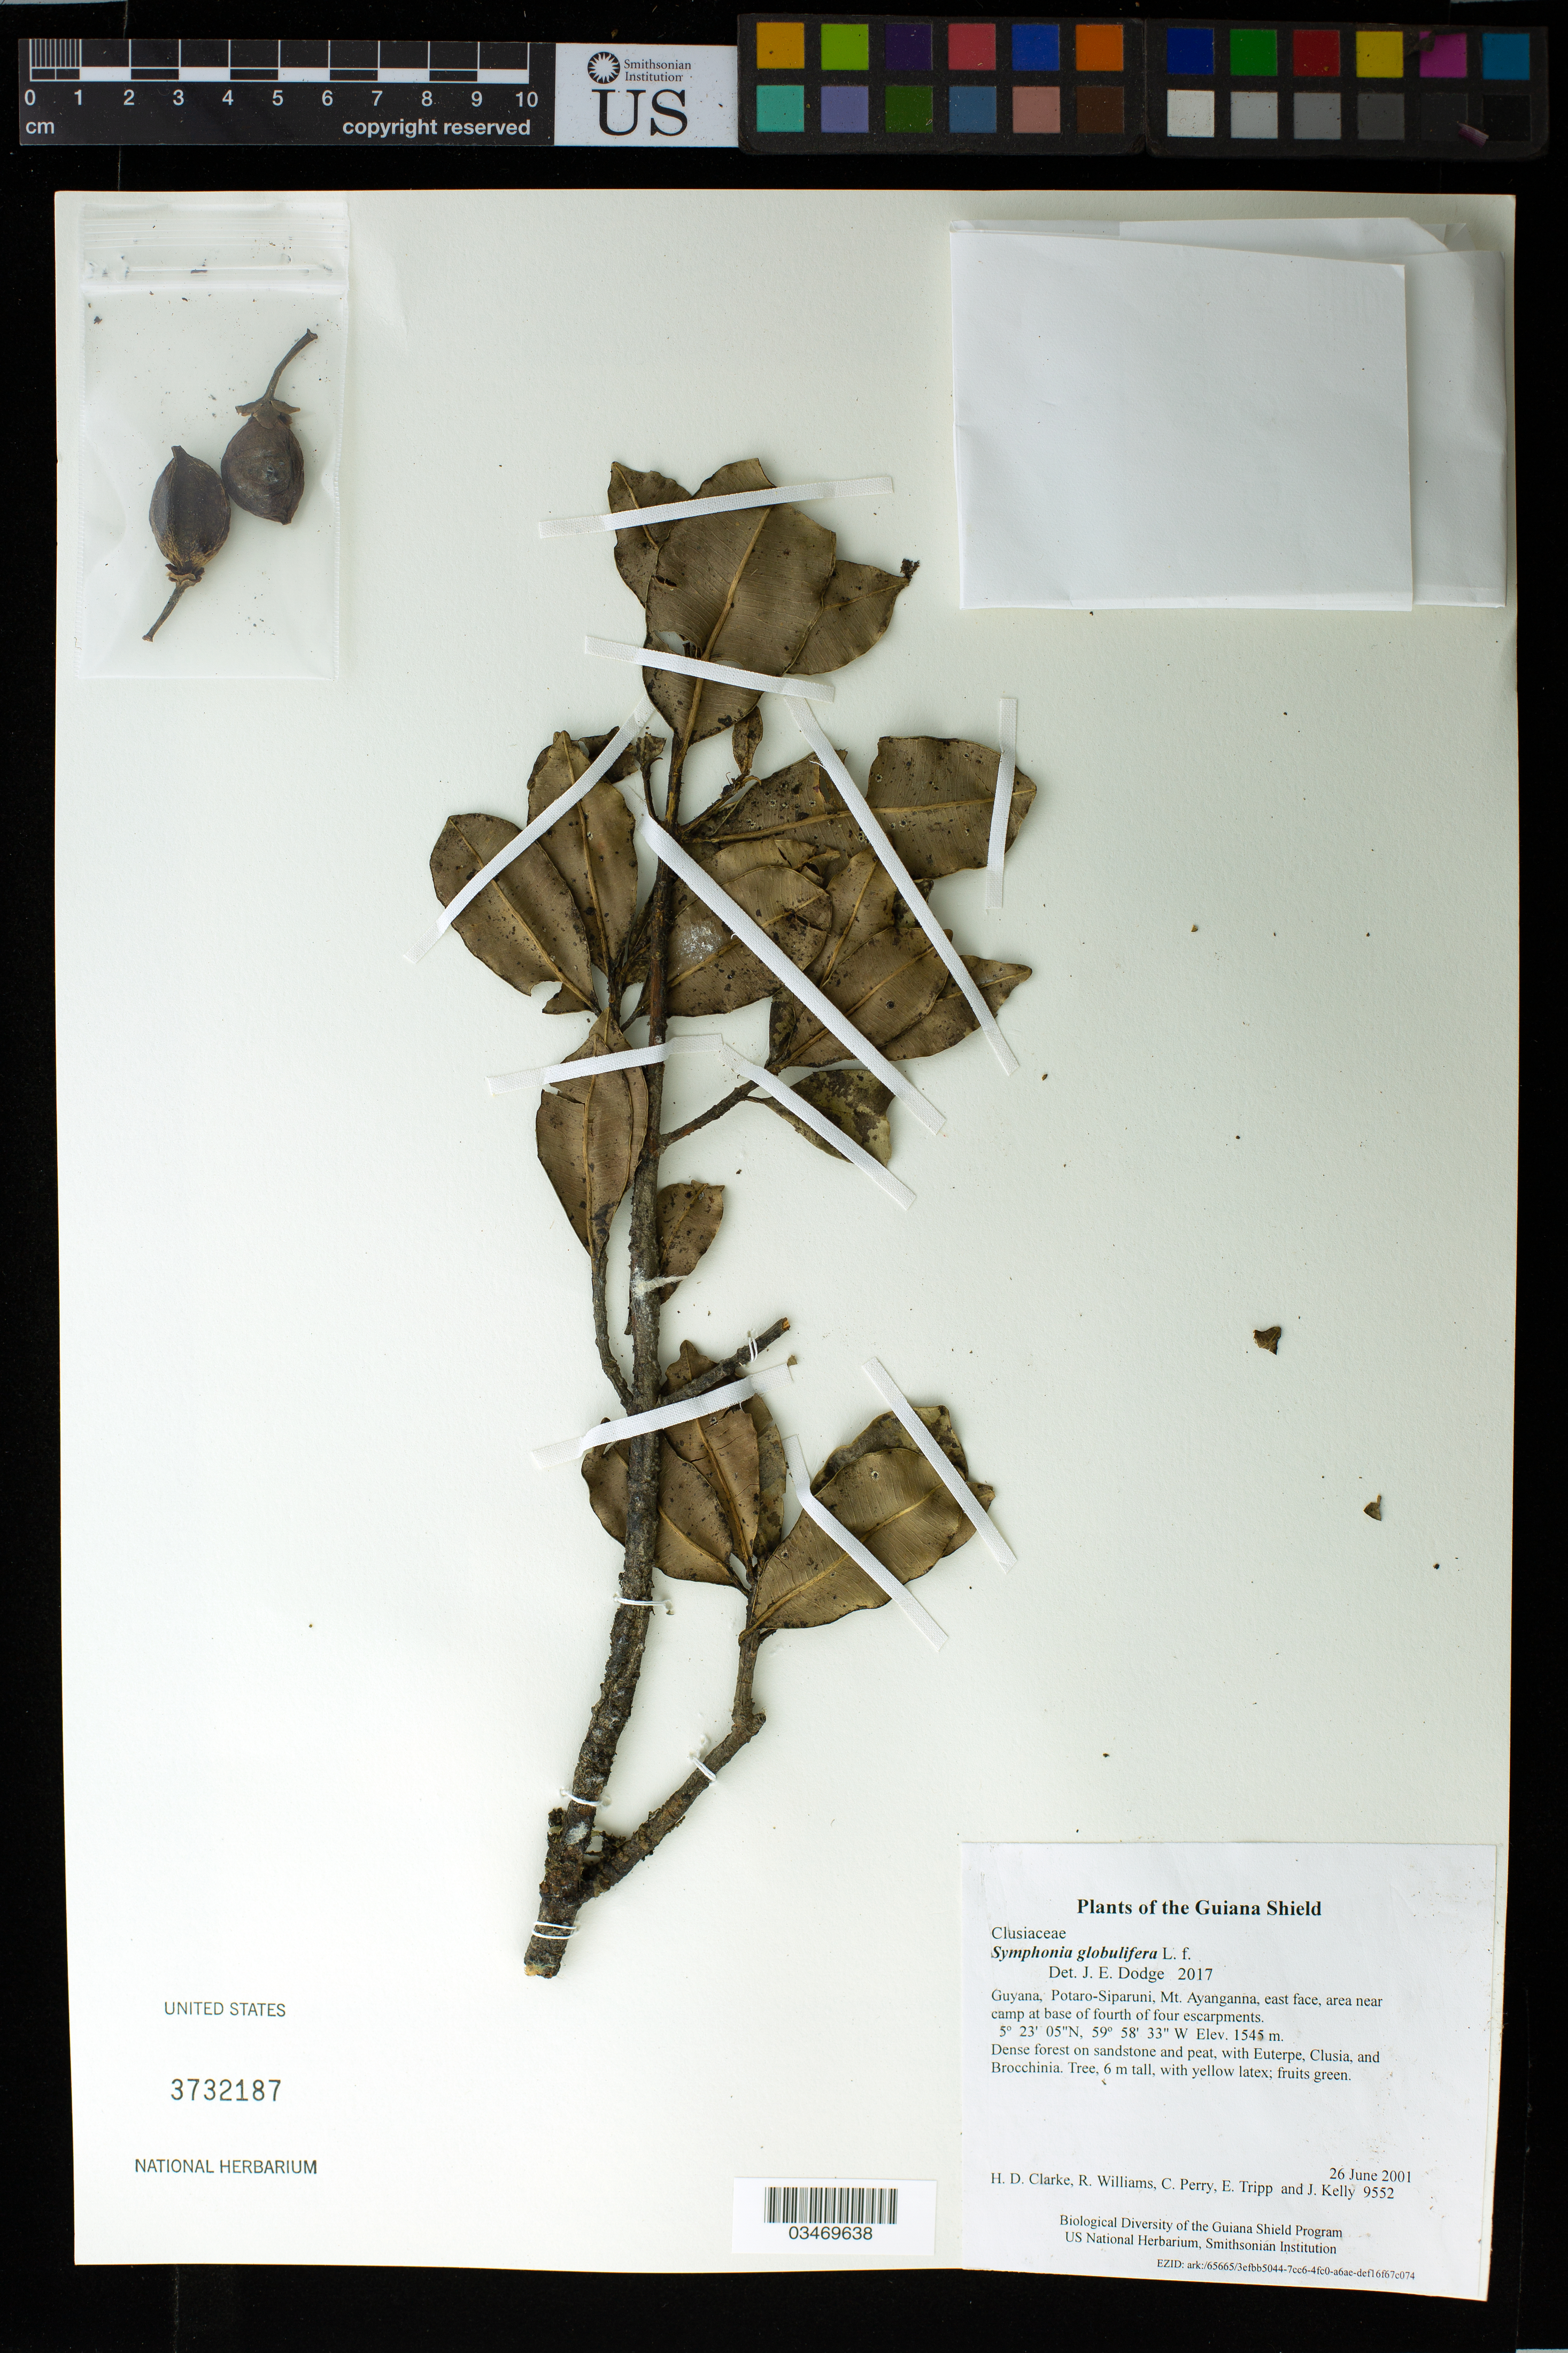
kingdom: Plantae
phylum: Tracheophyta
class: Magnoliopsida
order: Malpighiales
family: Clusiaceae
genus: Symphonia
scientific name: Symphonia globulifera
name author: L. f.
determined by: Dodge, J. E.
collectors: H. D. Clarke, R. Williams, C. Perry, E. Tripp & J. Kelly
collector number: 9552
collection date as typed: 26 June 2001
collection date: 2001-06-26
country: Guyana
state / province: Potaro-Siparuni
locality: Mt. Ayanganna, east face, area near camp at base of fourth of four escarpments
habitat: Dense forest on sandstone and peat, with Euterpe, Clusia, and Brocchinia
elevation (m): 1545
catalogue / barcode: US 3732187